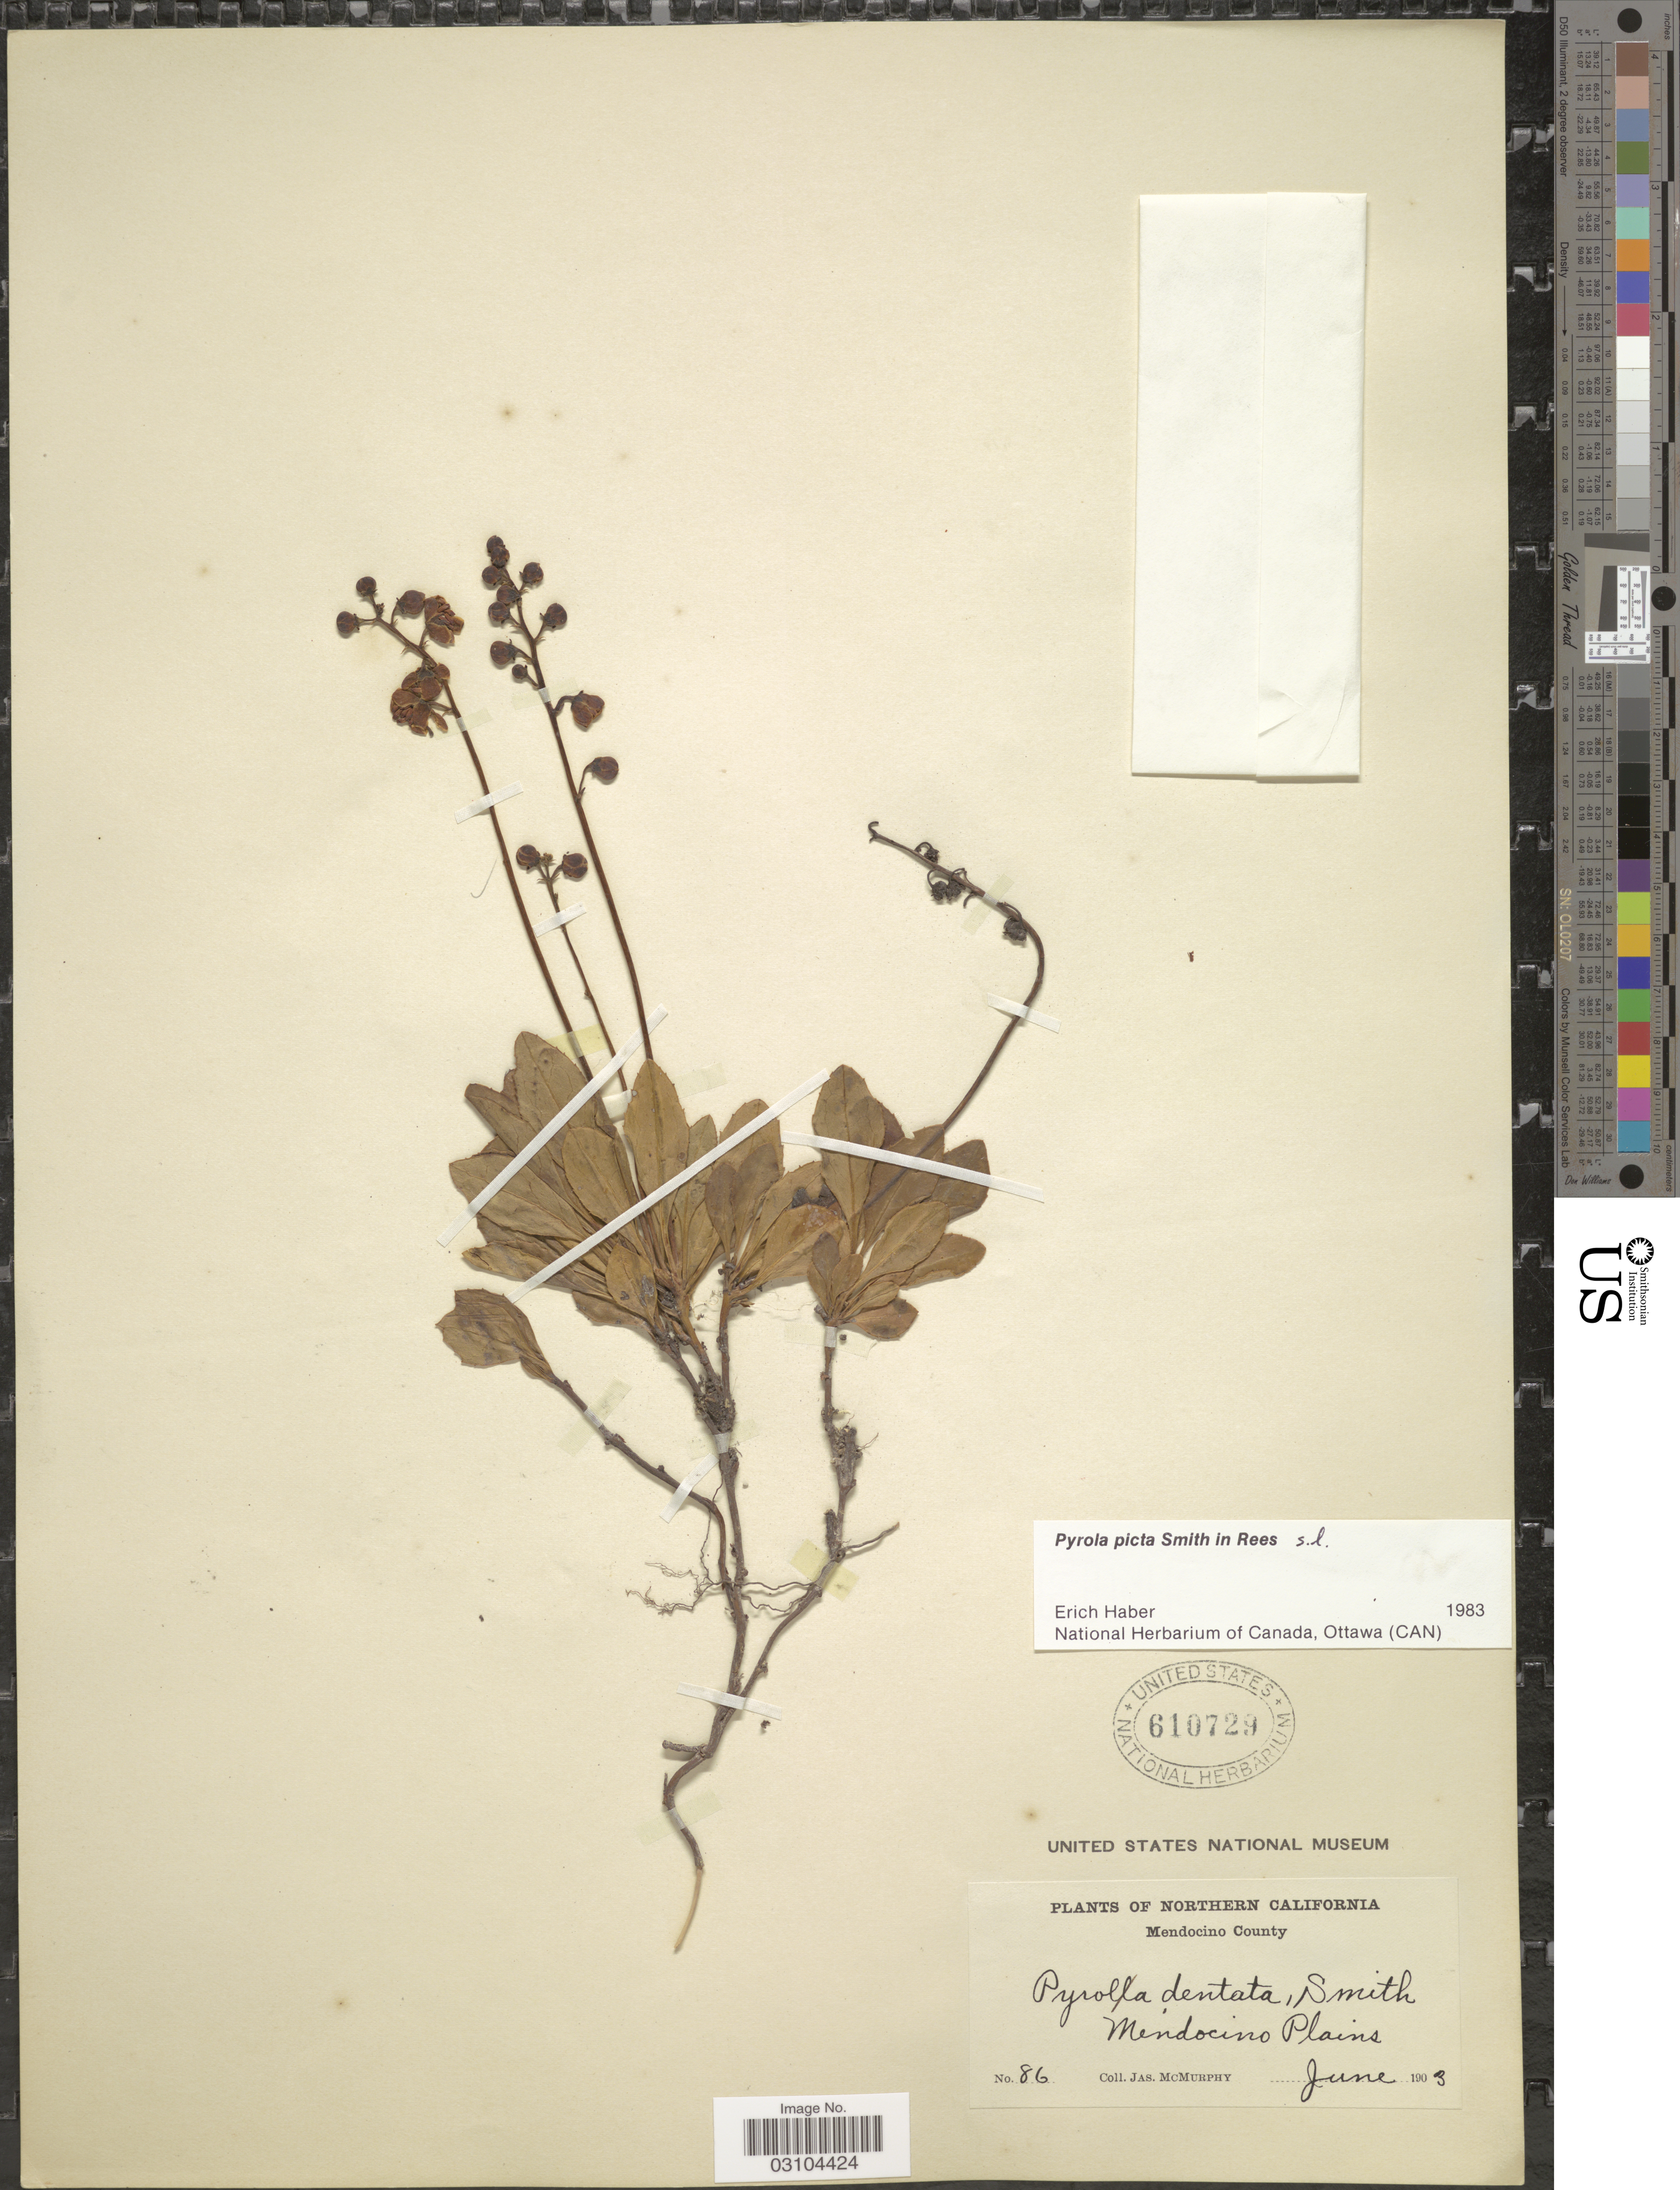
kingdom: Plantae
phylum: Tracheophyta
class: Magnoliopsida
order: Ericales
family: Ericaceae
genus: Pyrola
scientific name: Pyrola picta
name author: Sm. in Rees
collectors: J. McMurphy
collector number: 86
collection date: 1903-06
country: United States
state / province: California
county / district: Mendocino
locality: Northern California, Mendocino County, Mendocino Plains.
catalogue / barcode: US 610729